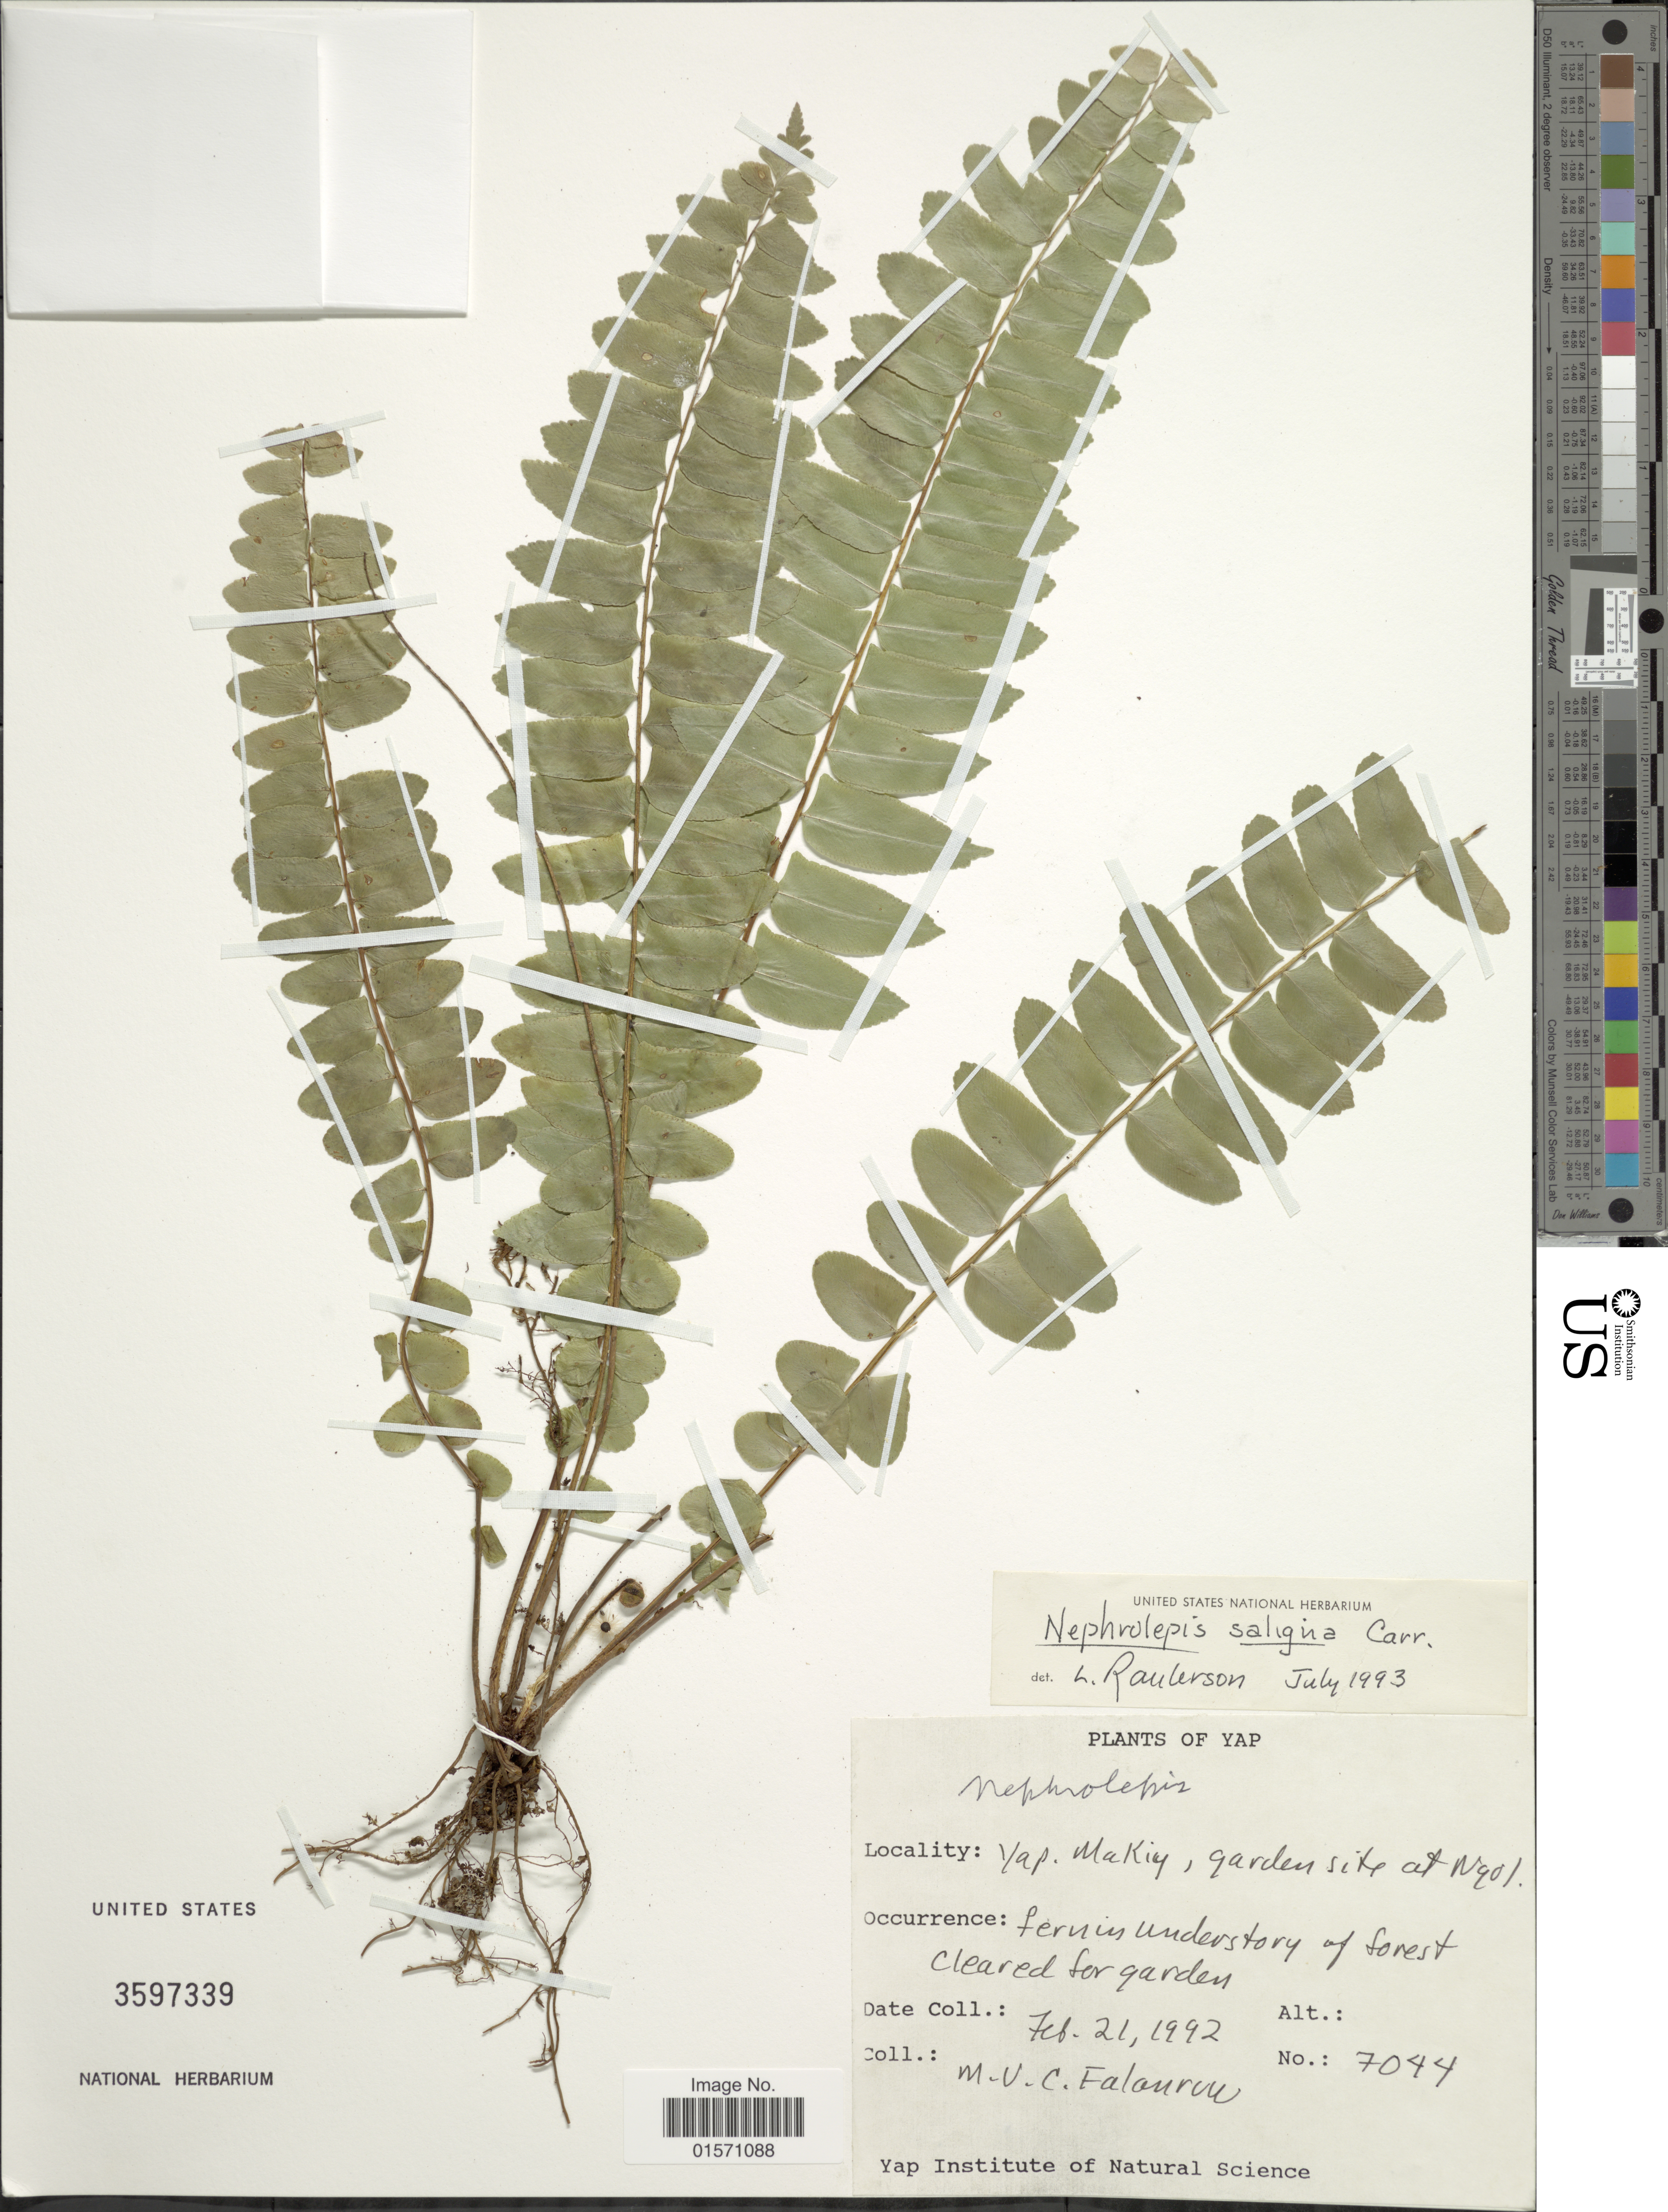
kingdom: Plantae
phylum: Tracheophyta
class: Polypodiopsida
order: Polypodiales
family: Nephrolepidaceae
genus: Nephrolepis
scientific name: Nephrolepis saligna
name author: Cav.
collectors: M. V. Falanruw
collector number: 7044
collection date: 1992-02-21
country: Micronesia, Federated States of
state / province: Yap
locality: Makiy, garden site at Ngol [interpreted]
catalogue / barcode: US 3597339